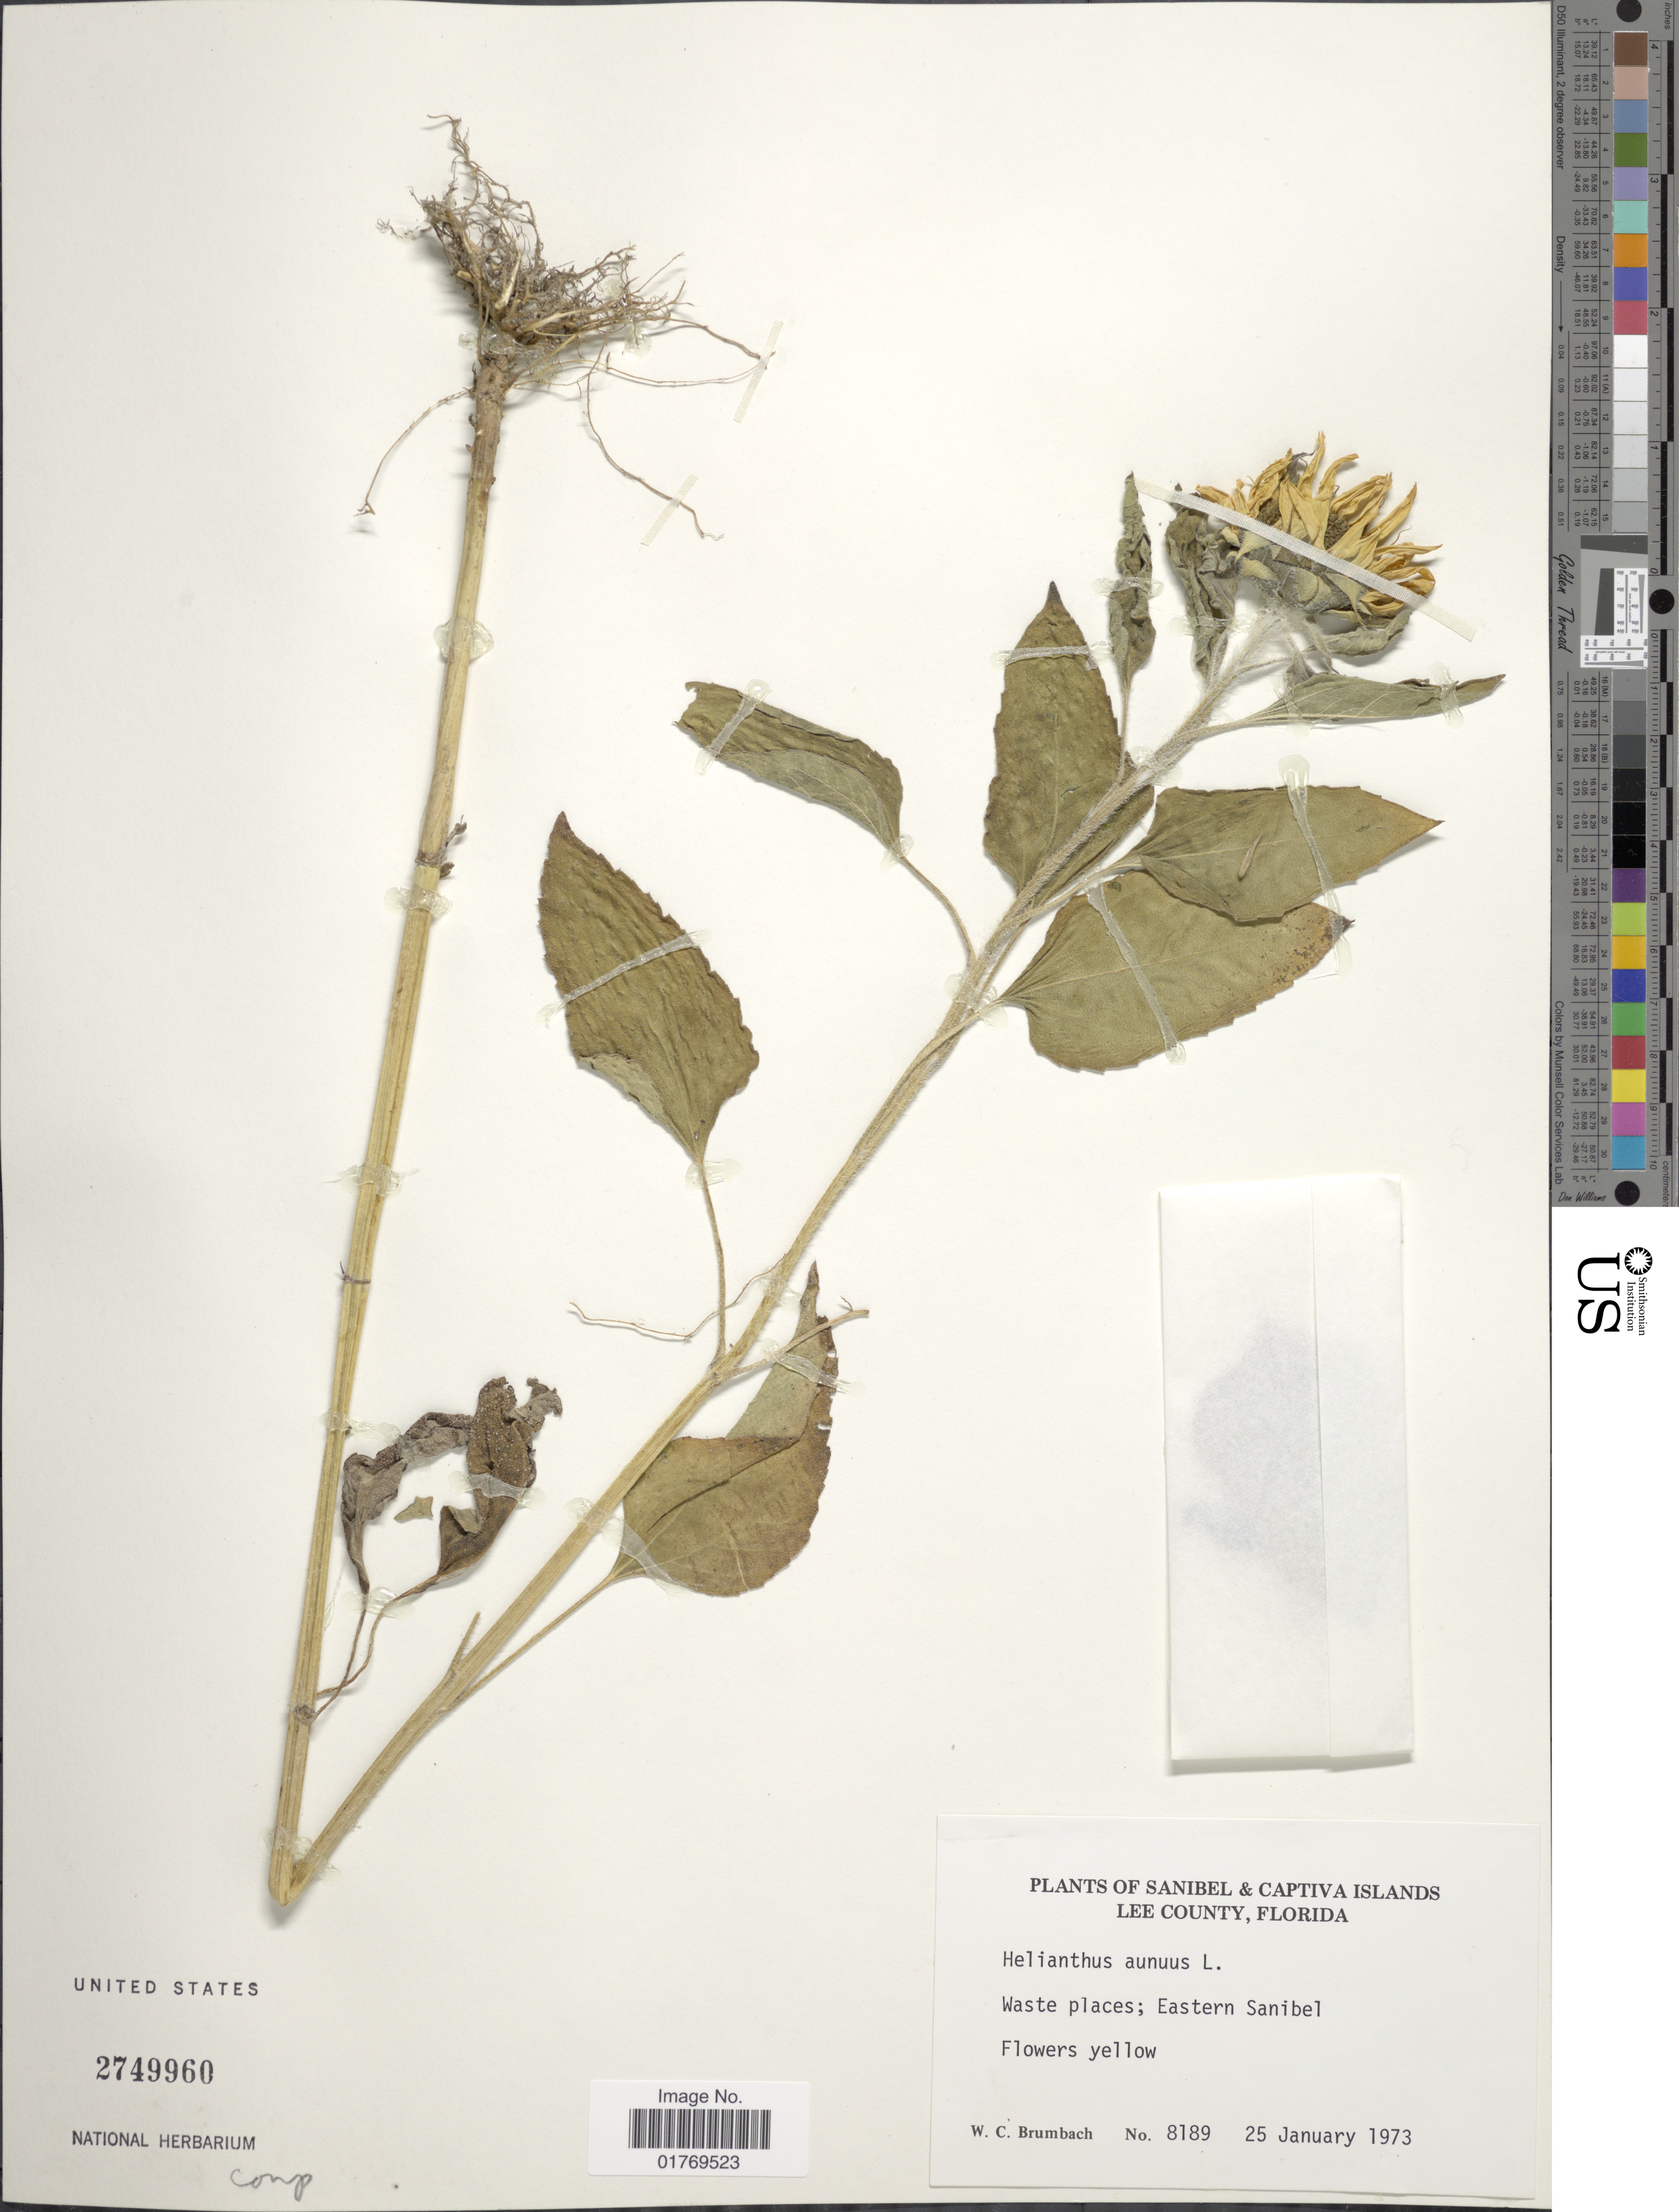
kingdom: Plantae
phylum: Tracheophyta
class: Magnoliopsida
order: Asterales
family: Asteraceae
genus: Helianthus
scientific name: Helianthus annuus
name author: L.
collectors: W. C. Brumbach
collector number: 8189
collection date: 1973-01-25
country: United States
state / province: Florida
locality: Sanibel & Captiva Islands. Lee County, Florida. Waste places; Eastern Sanibel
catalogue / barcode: US 2749960